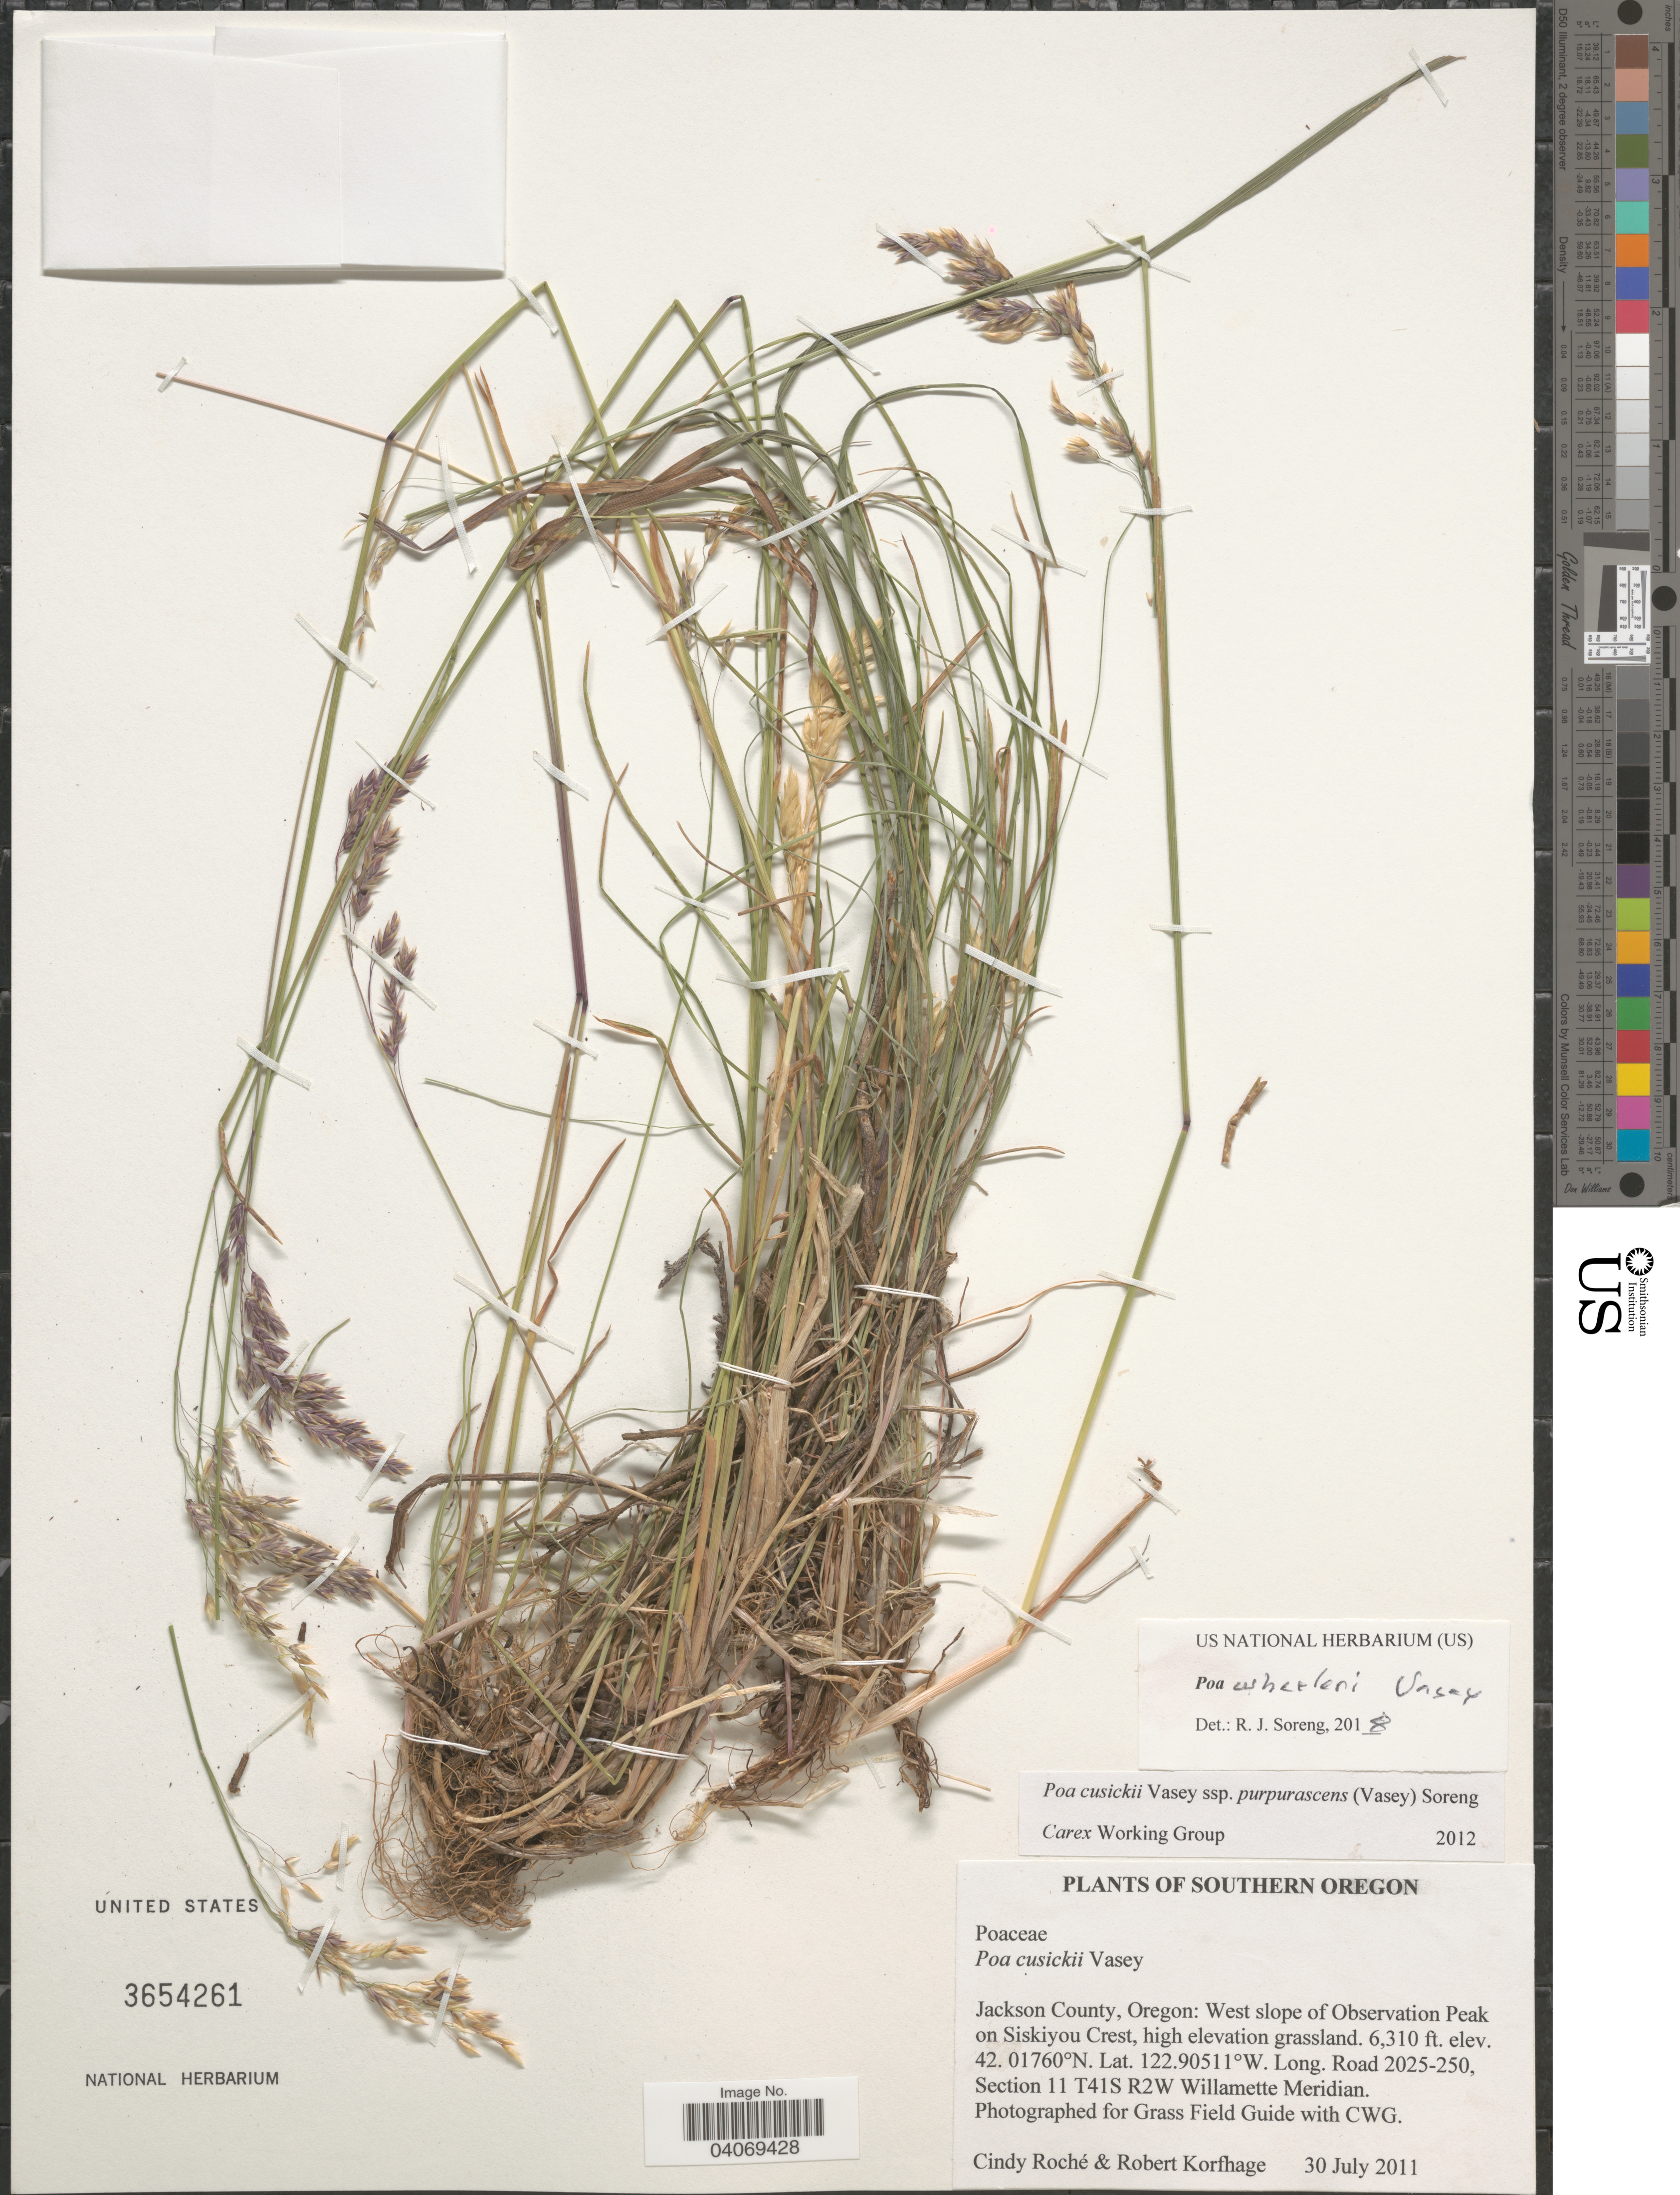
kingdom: Plantae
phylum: Tracheophyta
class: Liliopsida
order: Poales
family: Poaceae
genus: Poa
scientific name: Poa wheeleri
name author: Vasey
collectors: C. Roché & R. Korfhage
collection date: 2011-07-30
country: United States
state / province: Oregon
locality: Southern Oregon. Jackson County: West slope of Observation Peak on Siskiyou Crest, high elevation grassland. Road 2025-250, Section 11 T41S R2W Willamette Meridian.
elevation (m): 1923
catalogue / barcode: US 3654261